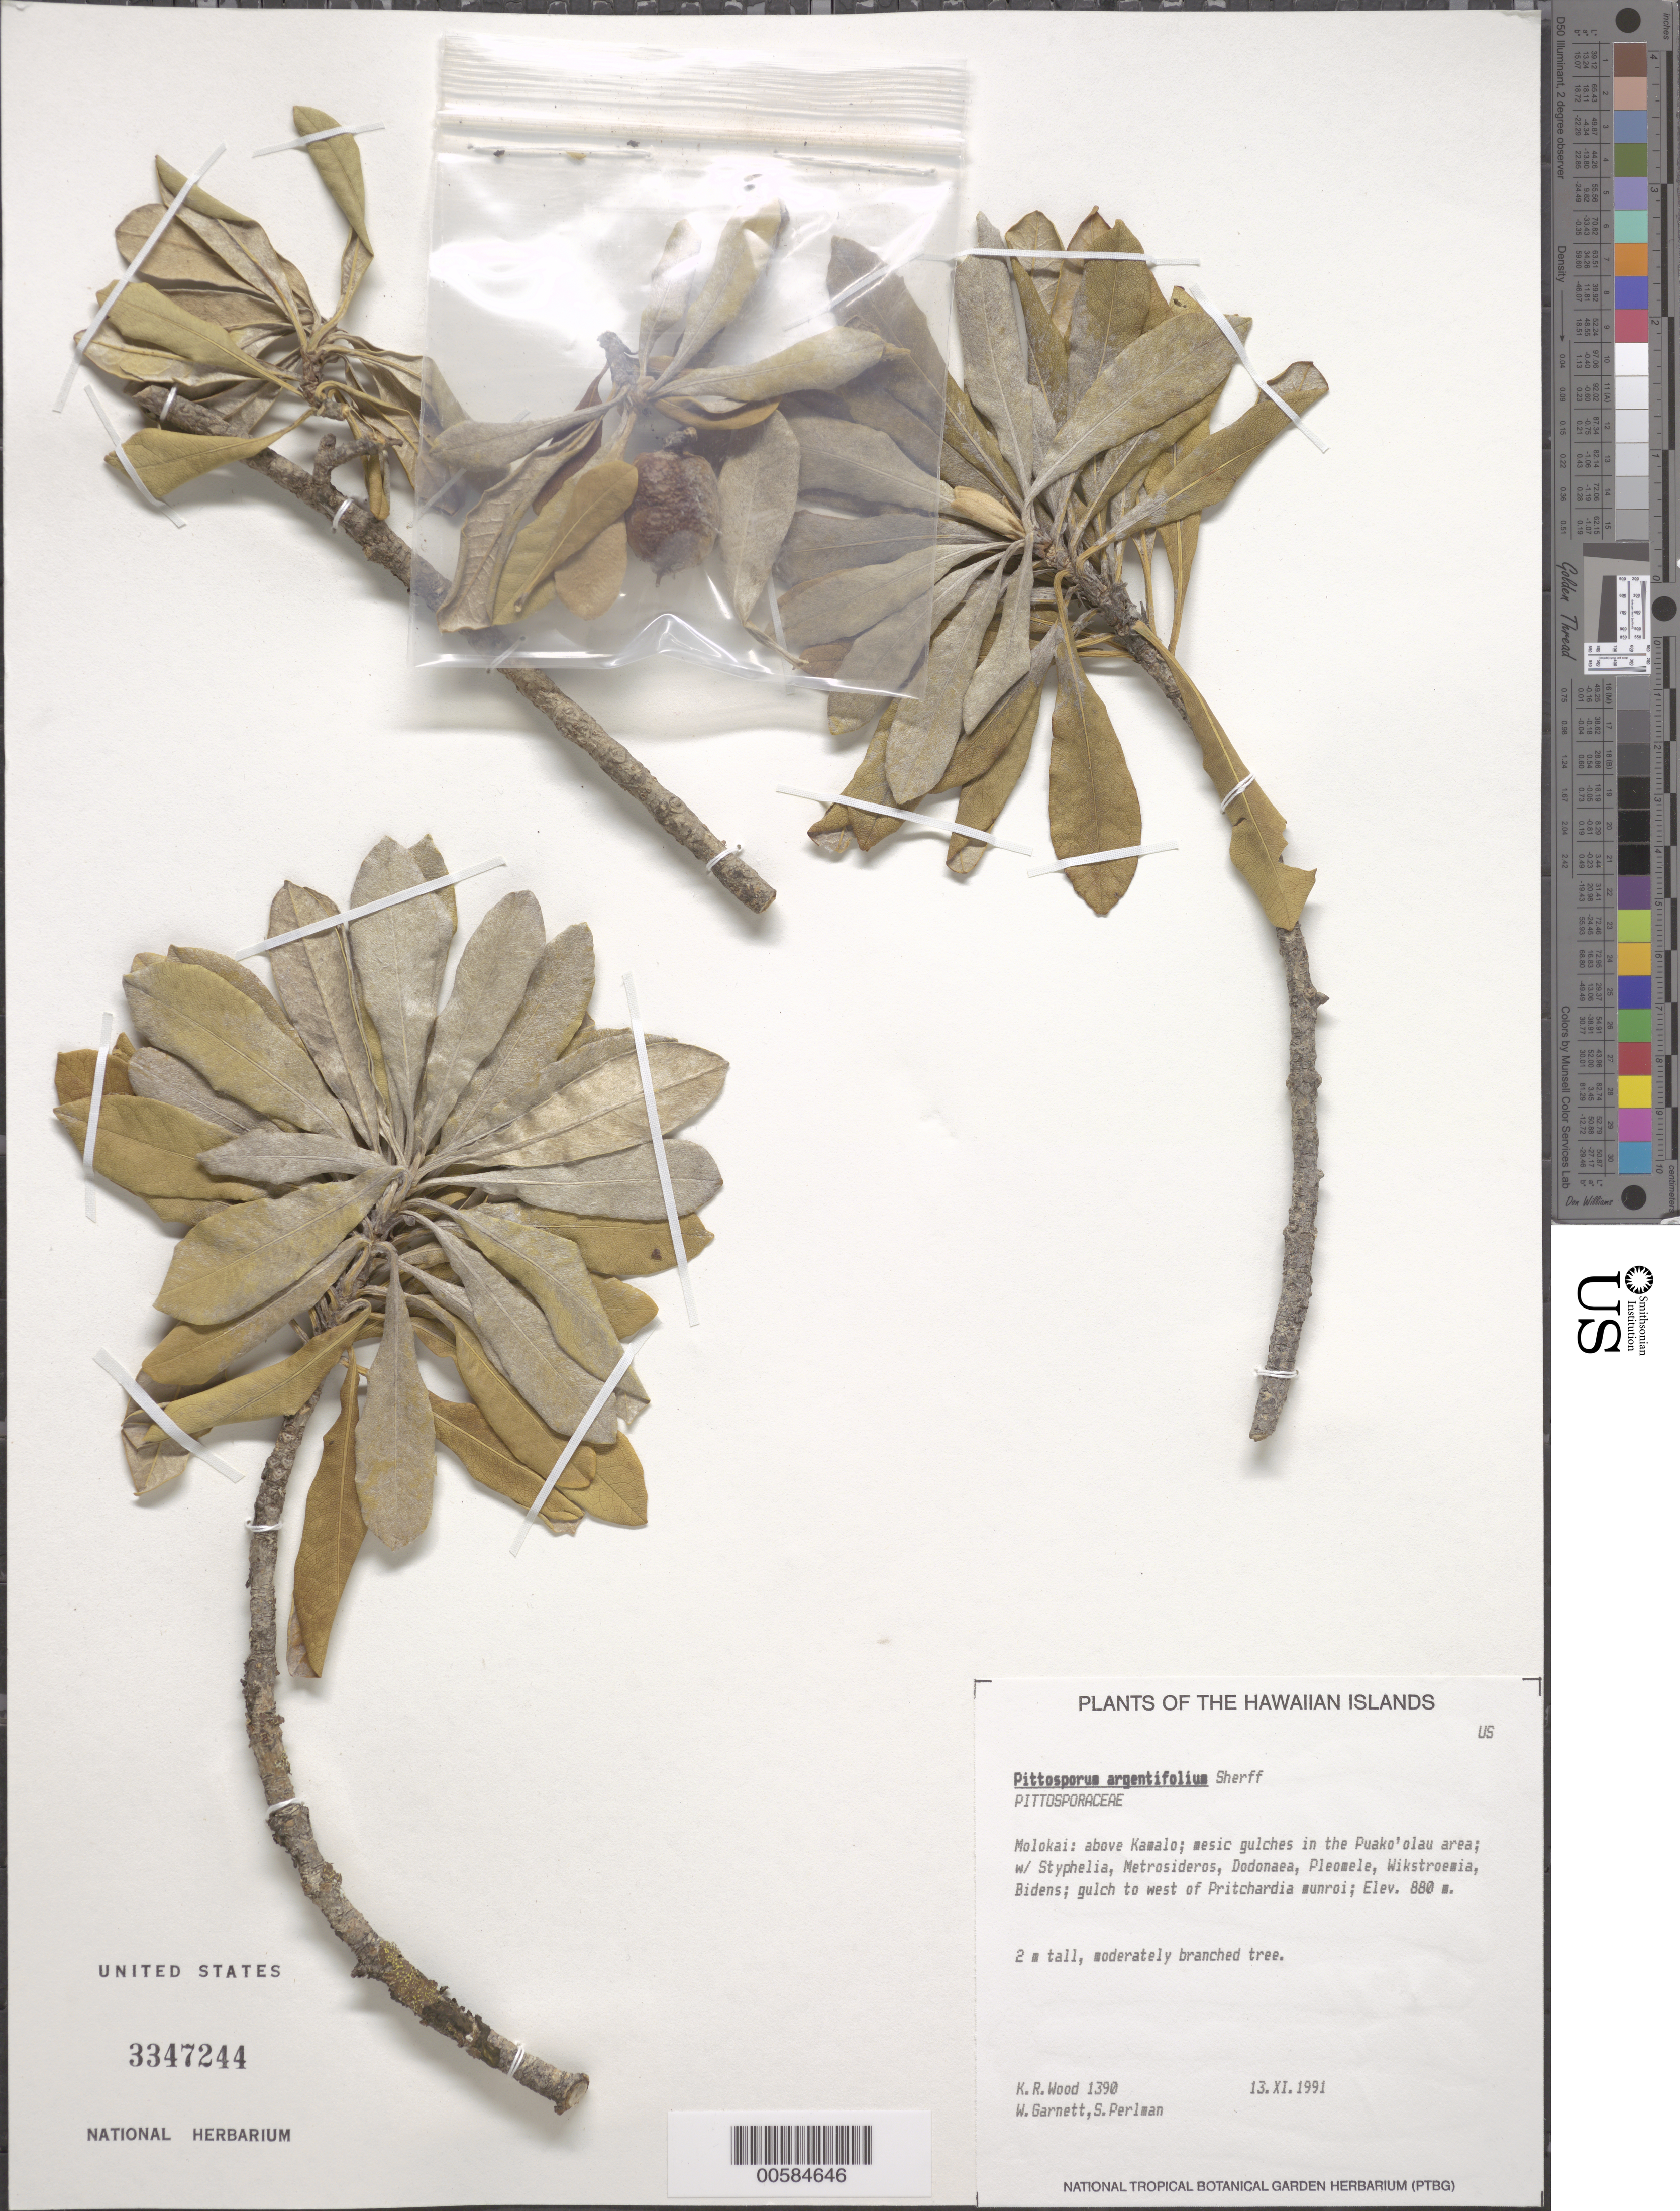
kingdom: Plantae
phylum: Tracheophyta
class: Magnoliopsida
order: Apiales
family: Pittosporaceae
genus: Pittosporum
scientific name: Pittosporum argentifolium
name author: Sherff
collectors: K. R. Wood, W. Garnett & S. P. Perlman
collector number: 1390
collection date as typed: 13 Nov 1991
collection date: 1991-11-13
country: United States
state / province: Hawaii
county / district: Maui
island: Moloka'i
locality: Above Kamalo.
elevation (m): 880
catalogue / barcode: US 3347244